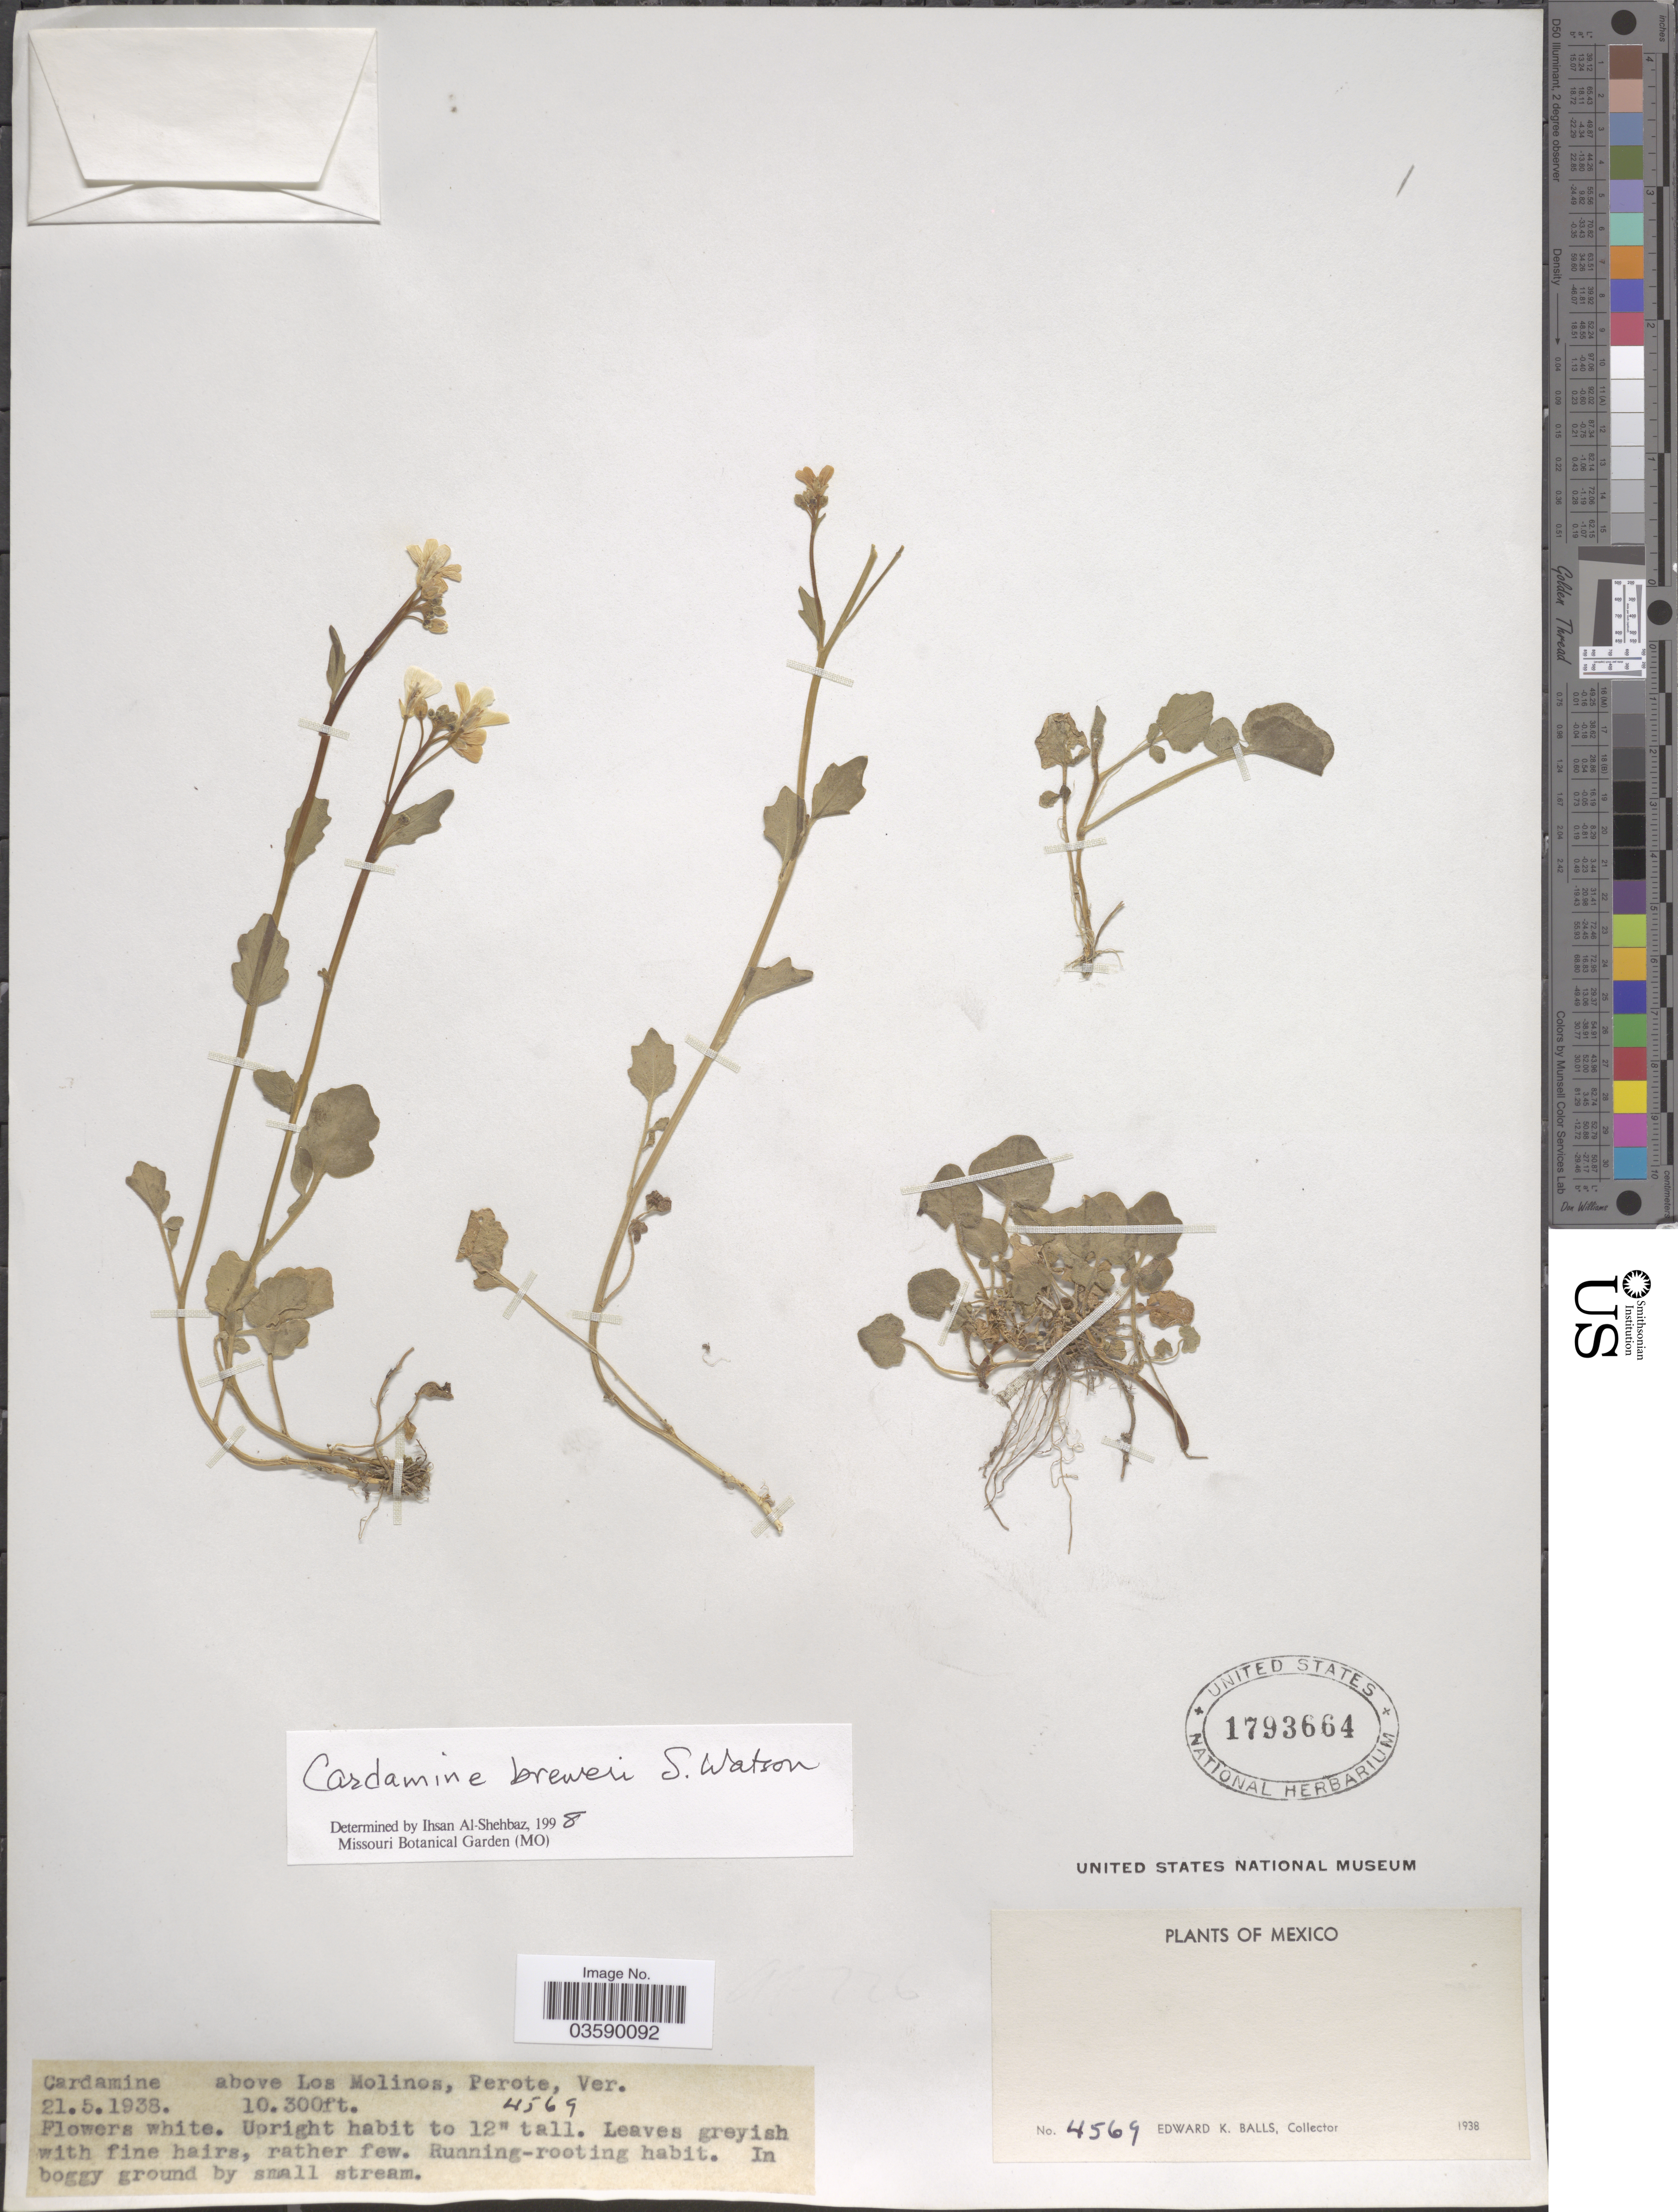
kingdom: Plantae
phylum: Tracheophyta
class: Magnoliopsida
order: Brassicales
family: Brassicaceae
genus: Cardamine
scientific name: Cardamine breweri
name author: S. Watson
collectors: E. K. Balls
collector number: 4569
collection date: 1938-05-21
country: Mexico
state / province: Veracruz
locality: Above Los Molinos, Perote, Ver.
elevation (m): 3139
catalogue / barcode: US 1793664